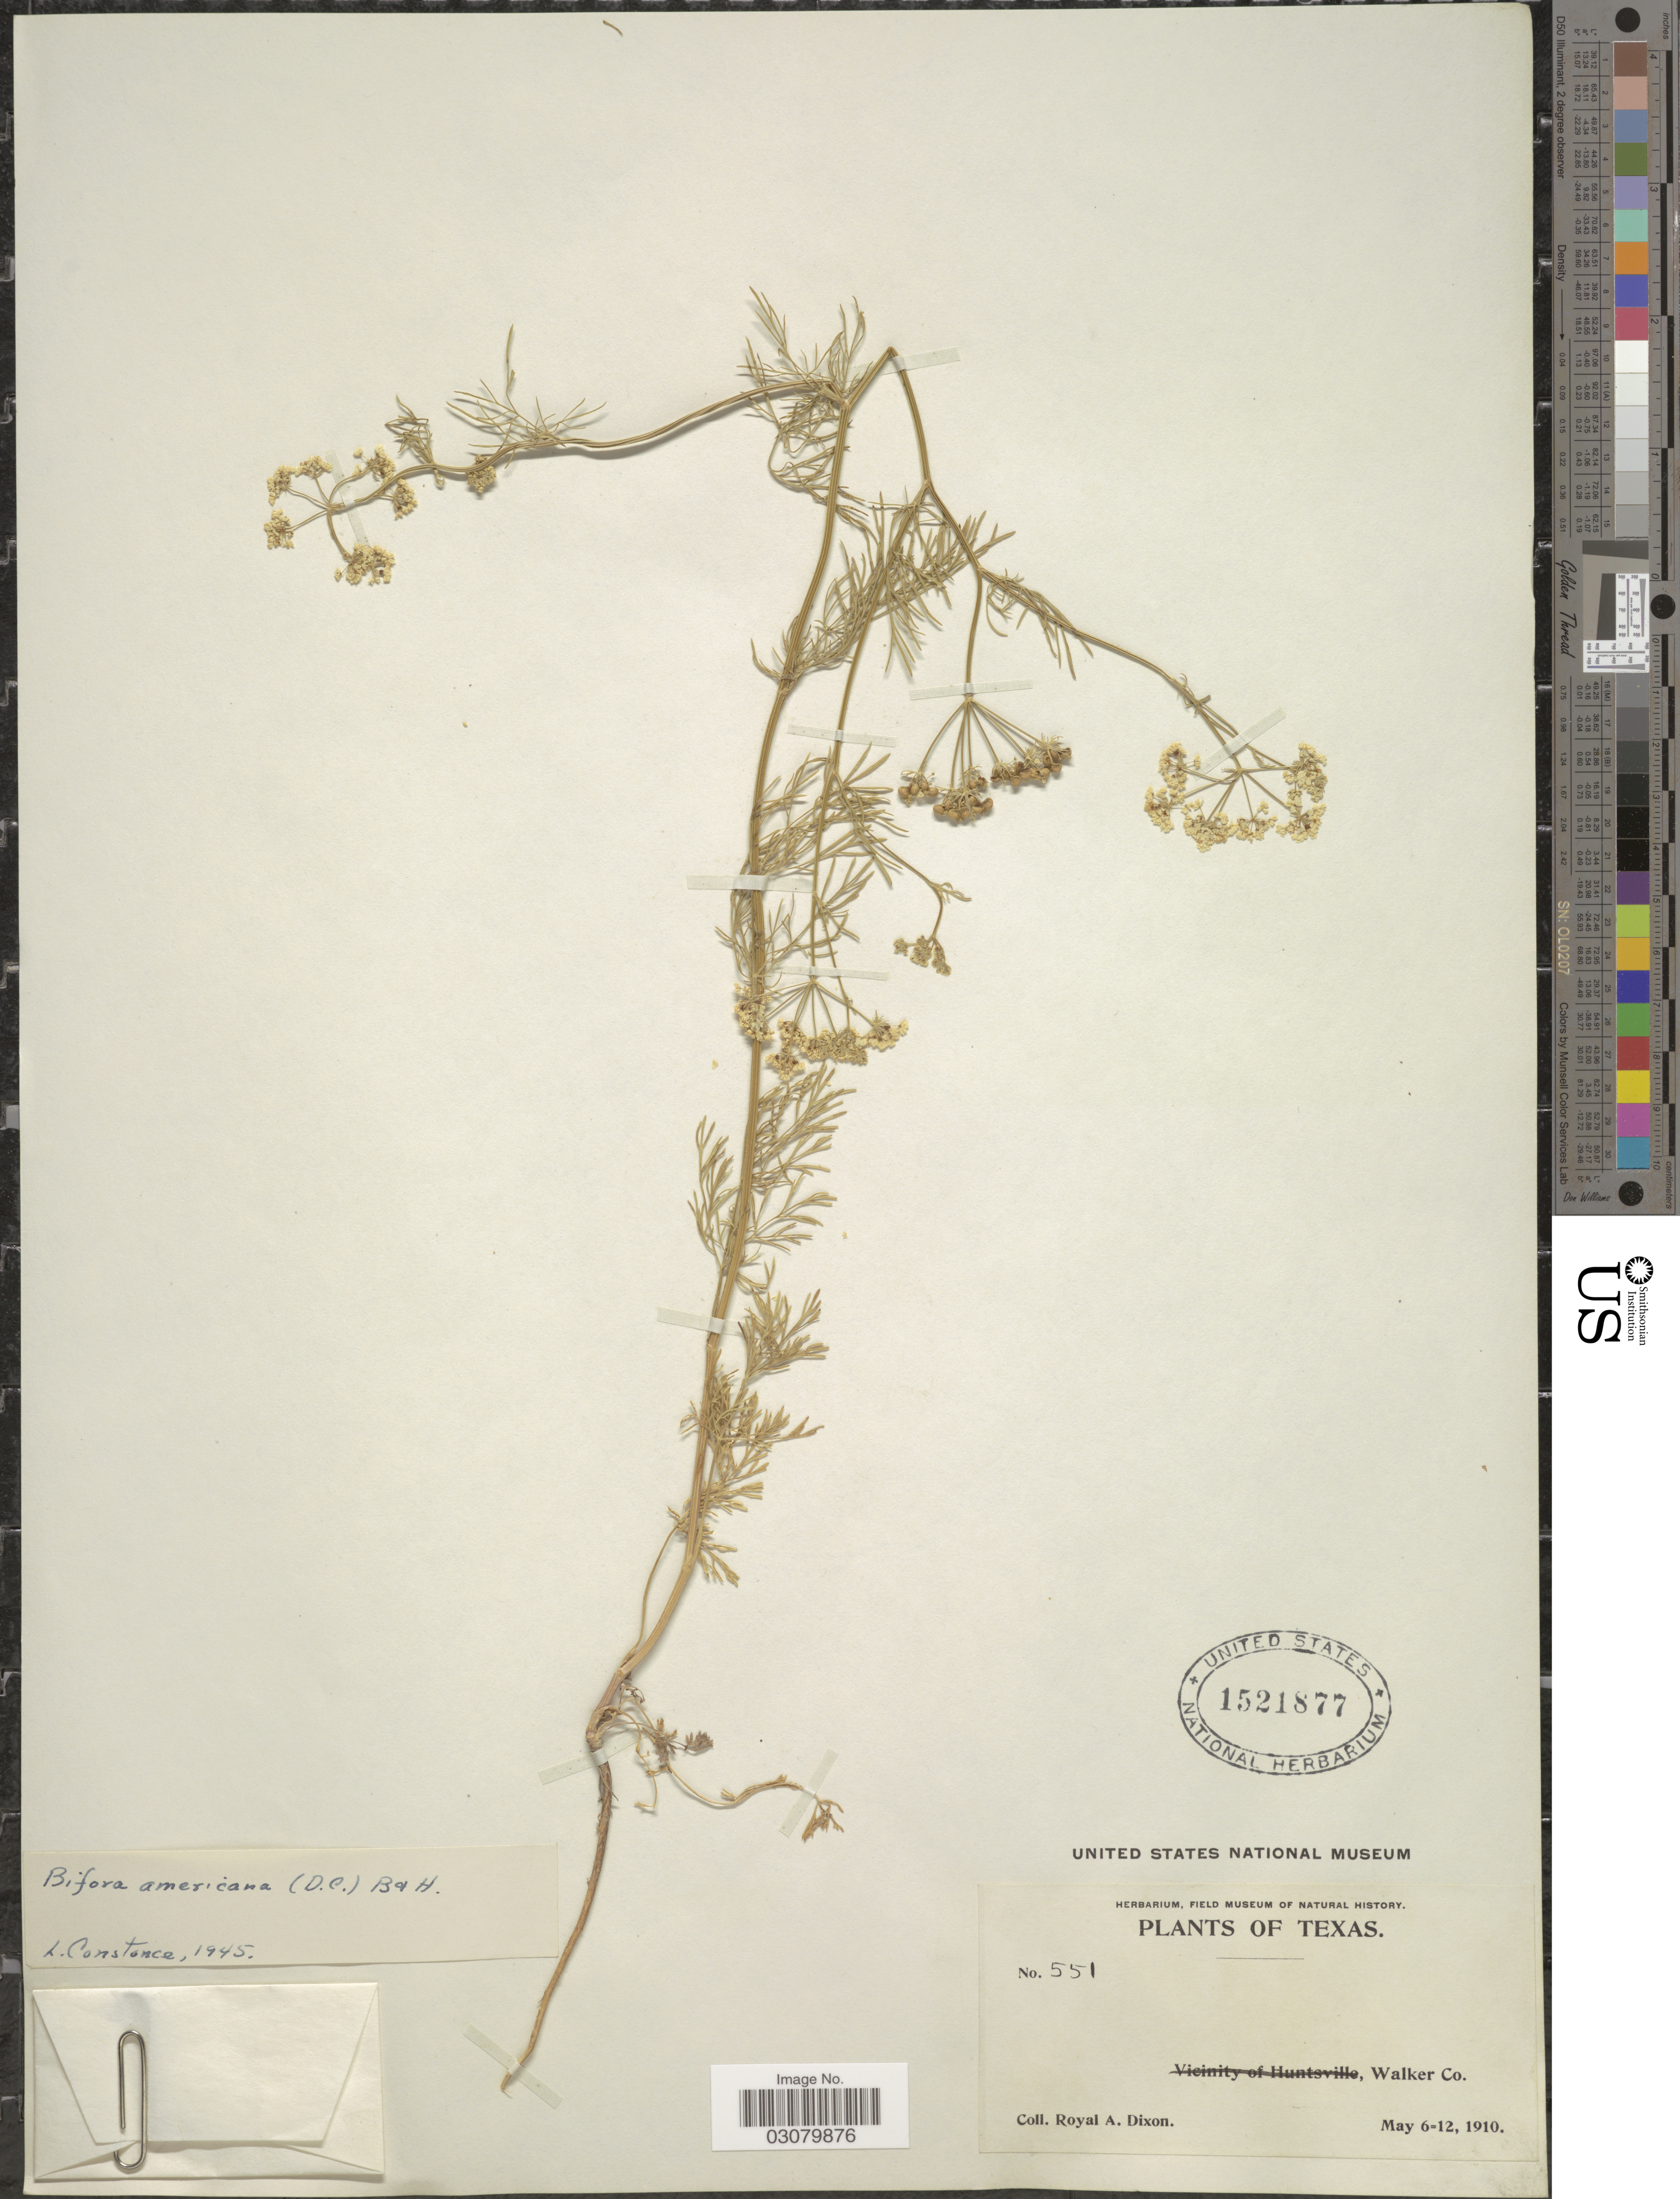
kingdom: Plantae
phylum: Tracheophyta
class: Magnoliopsida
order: Apiales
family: Apiaceae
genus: Bifora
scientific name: Bifora americana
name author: (DC.) Benth. & Hook. f. ex S. Watson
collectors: R. A. Dixon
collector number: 551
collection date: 1910-05-06/1910-05-12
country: United States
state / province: Texas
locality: Walker Co.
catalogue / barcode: US 1521877